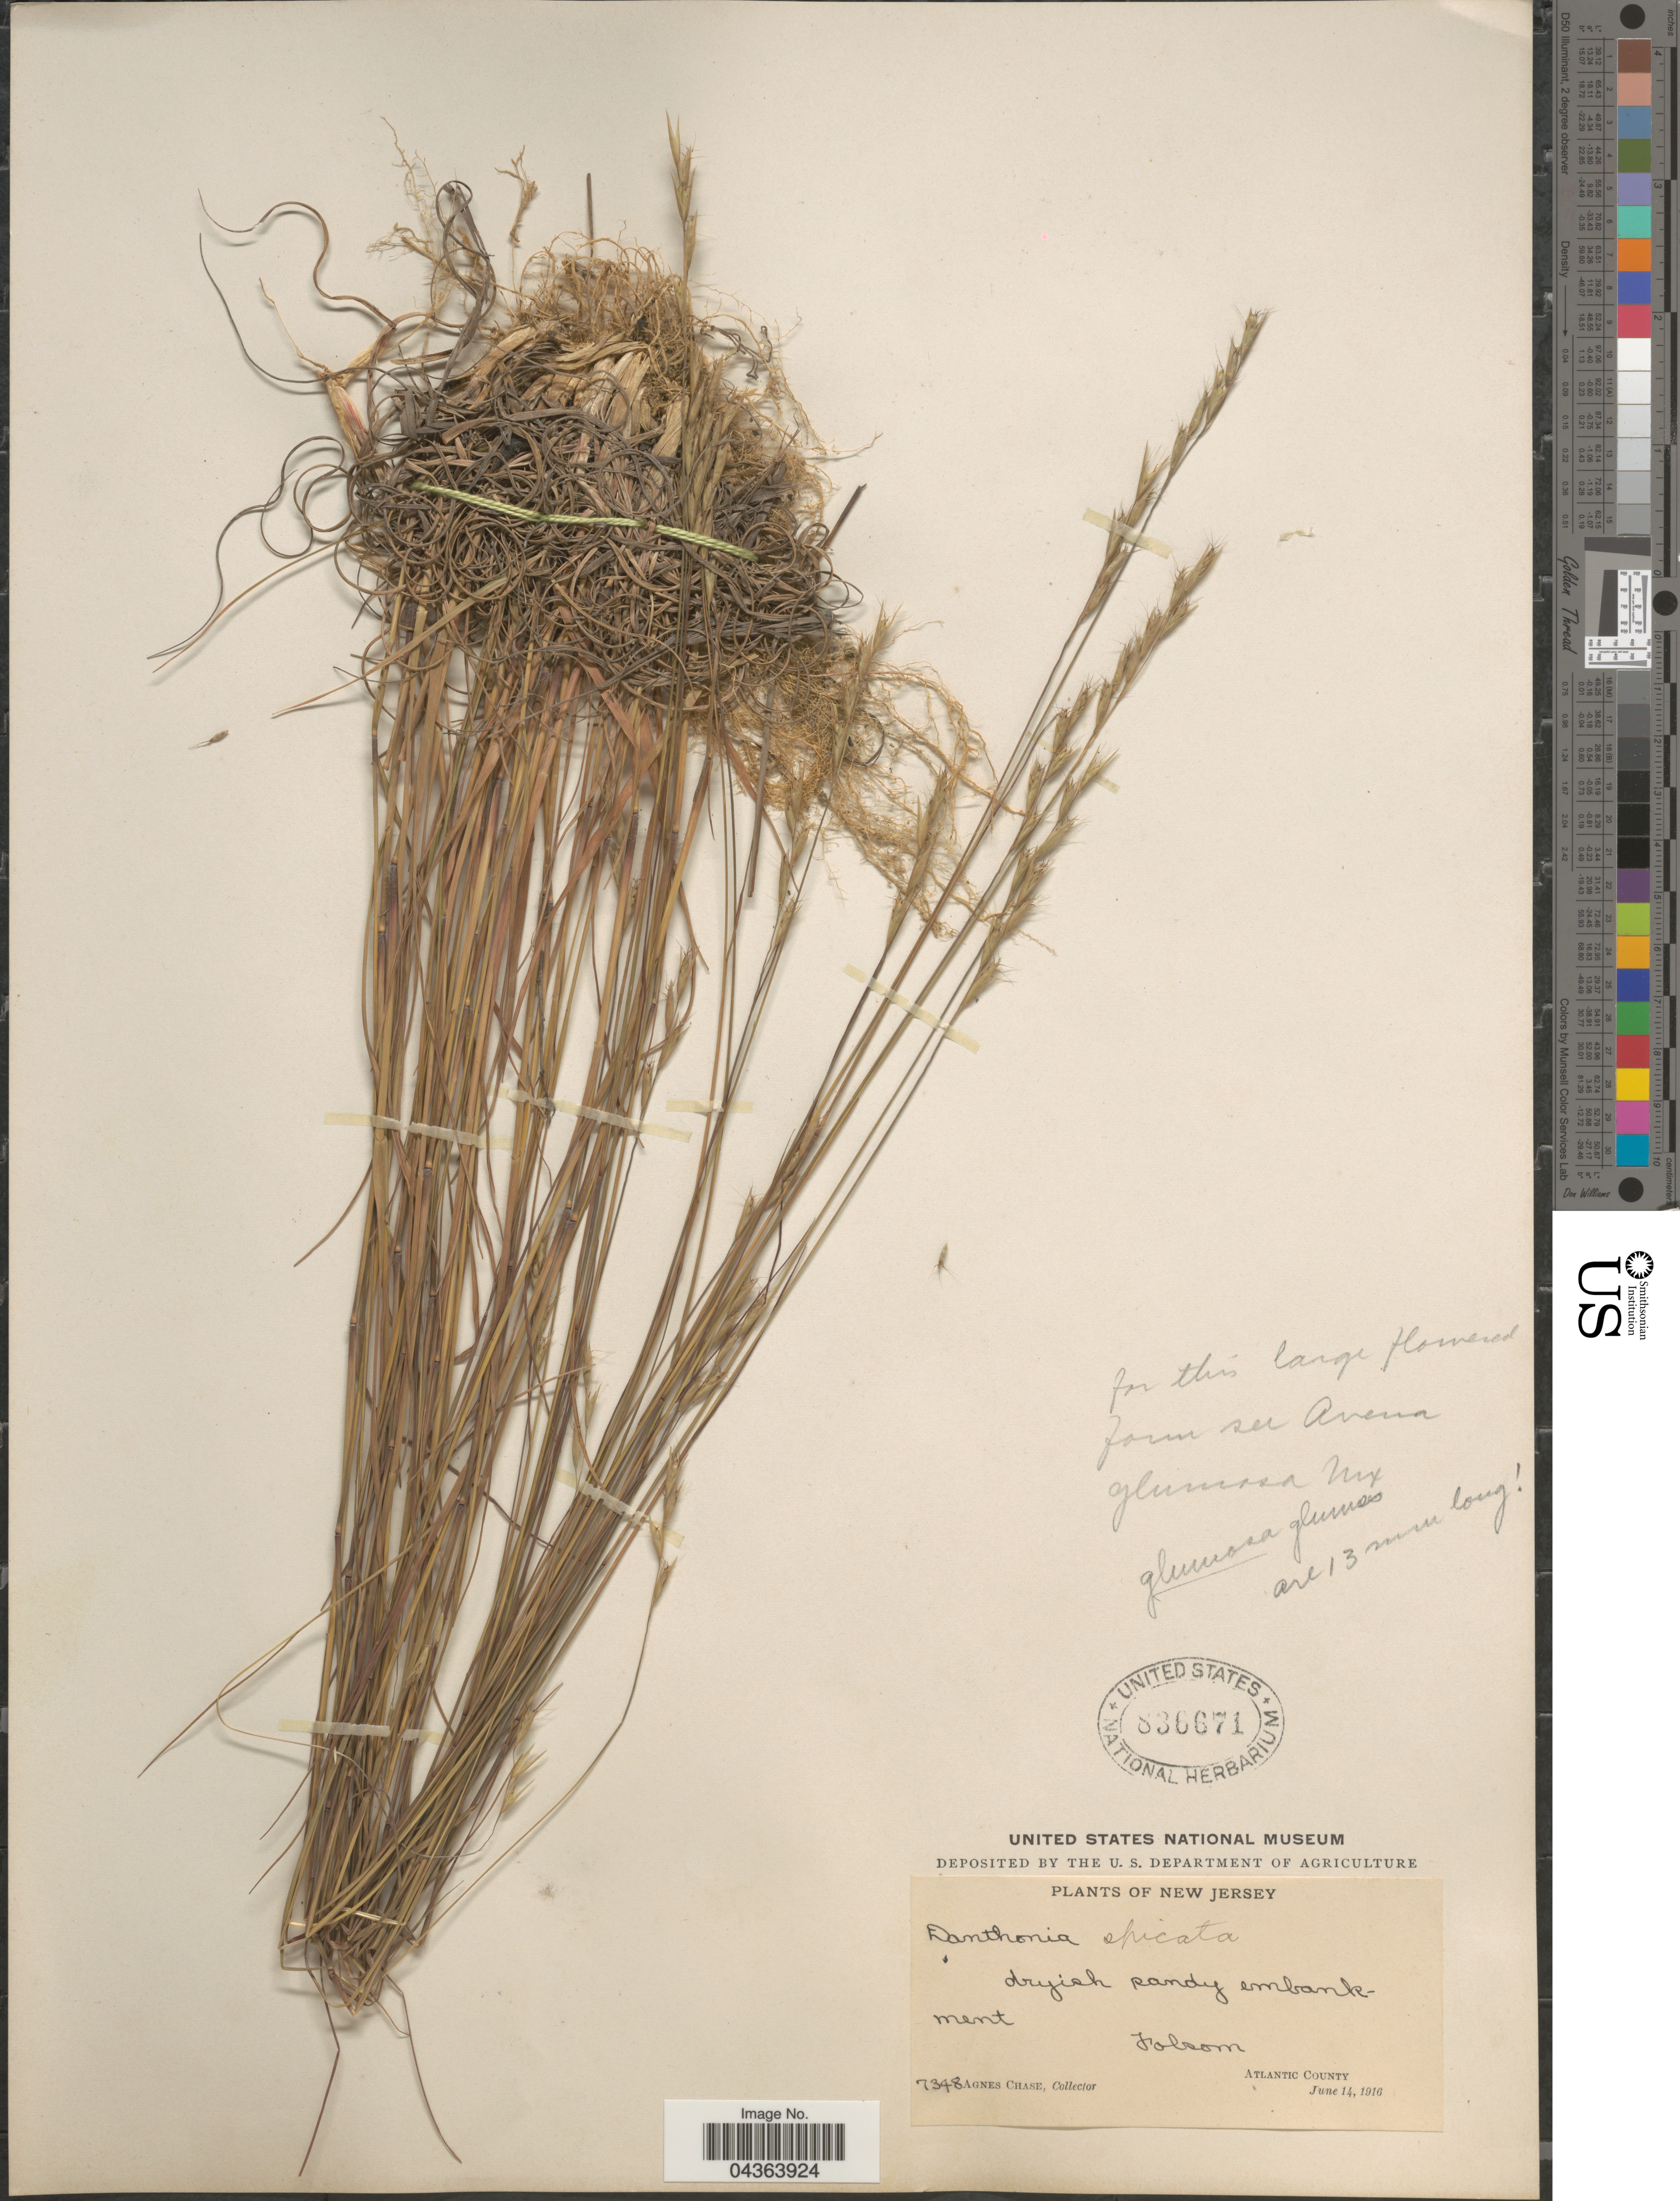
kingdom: Plantae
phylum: Tracheophyta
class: Liliopsida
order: Poales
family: Poaceae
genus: Danthonia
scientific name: Danthonia spicata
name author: (L.) P. Beauv. ex Roem. & Schult.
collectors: A. Chase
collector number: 7348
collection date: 1916-06-14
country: United States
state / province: New Jersey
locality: Folsom. Atlantic County.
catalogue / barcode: US 836671